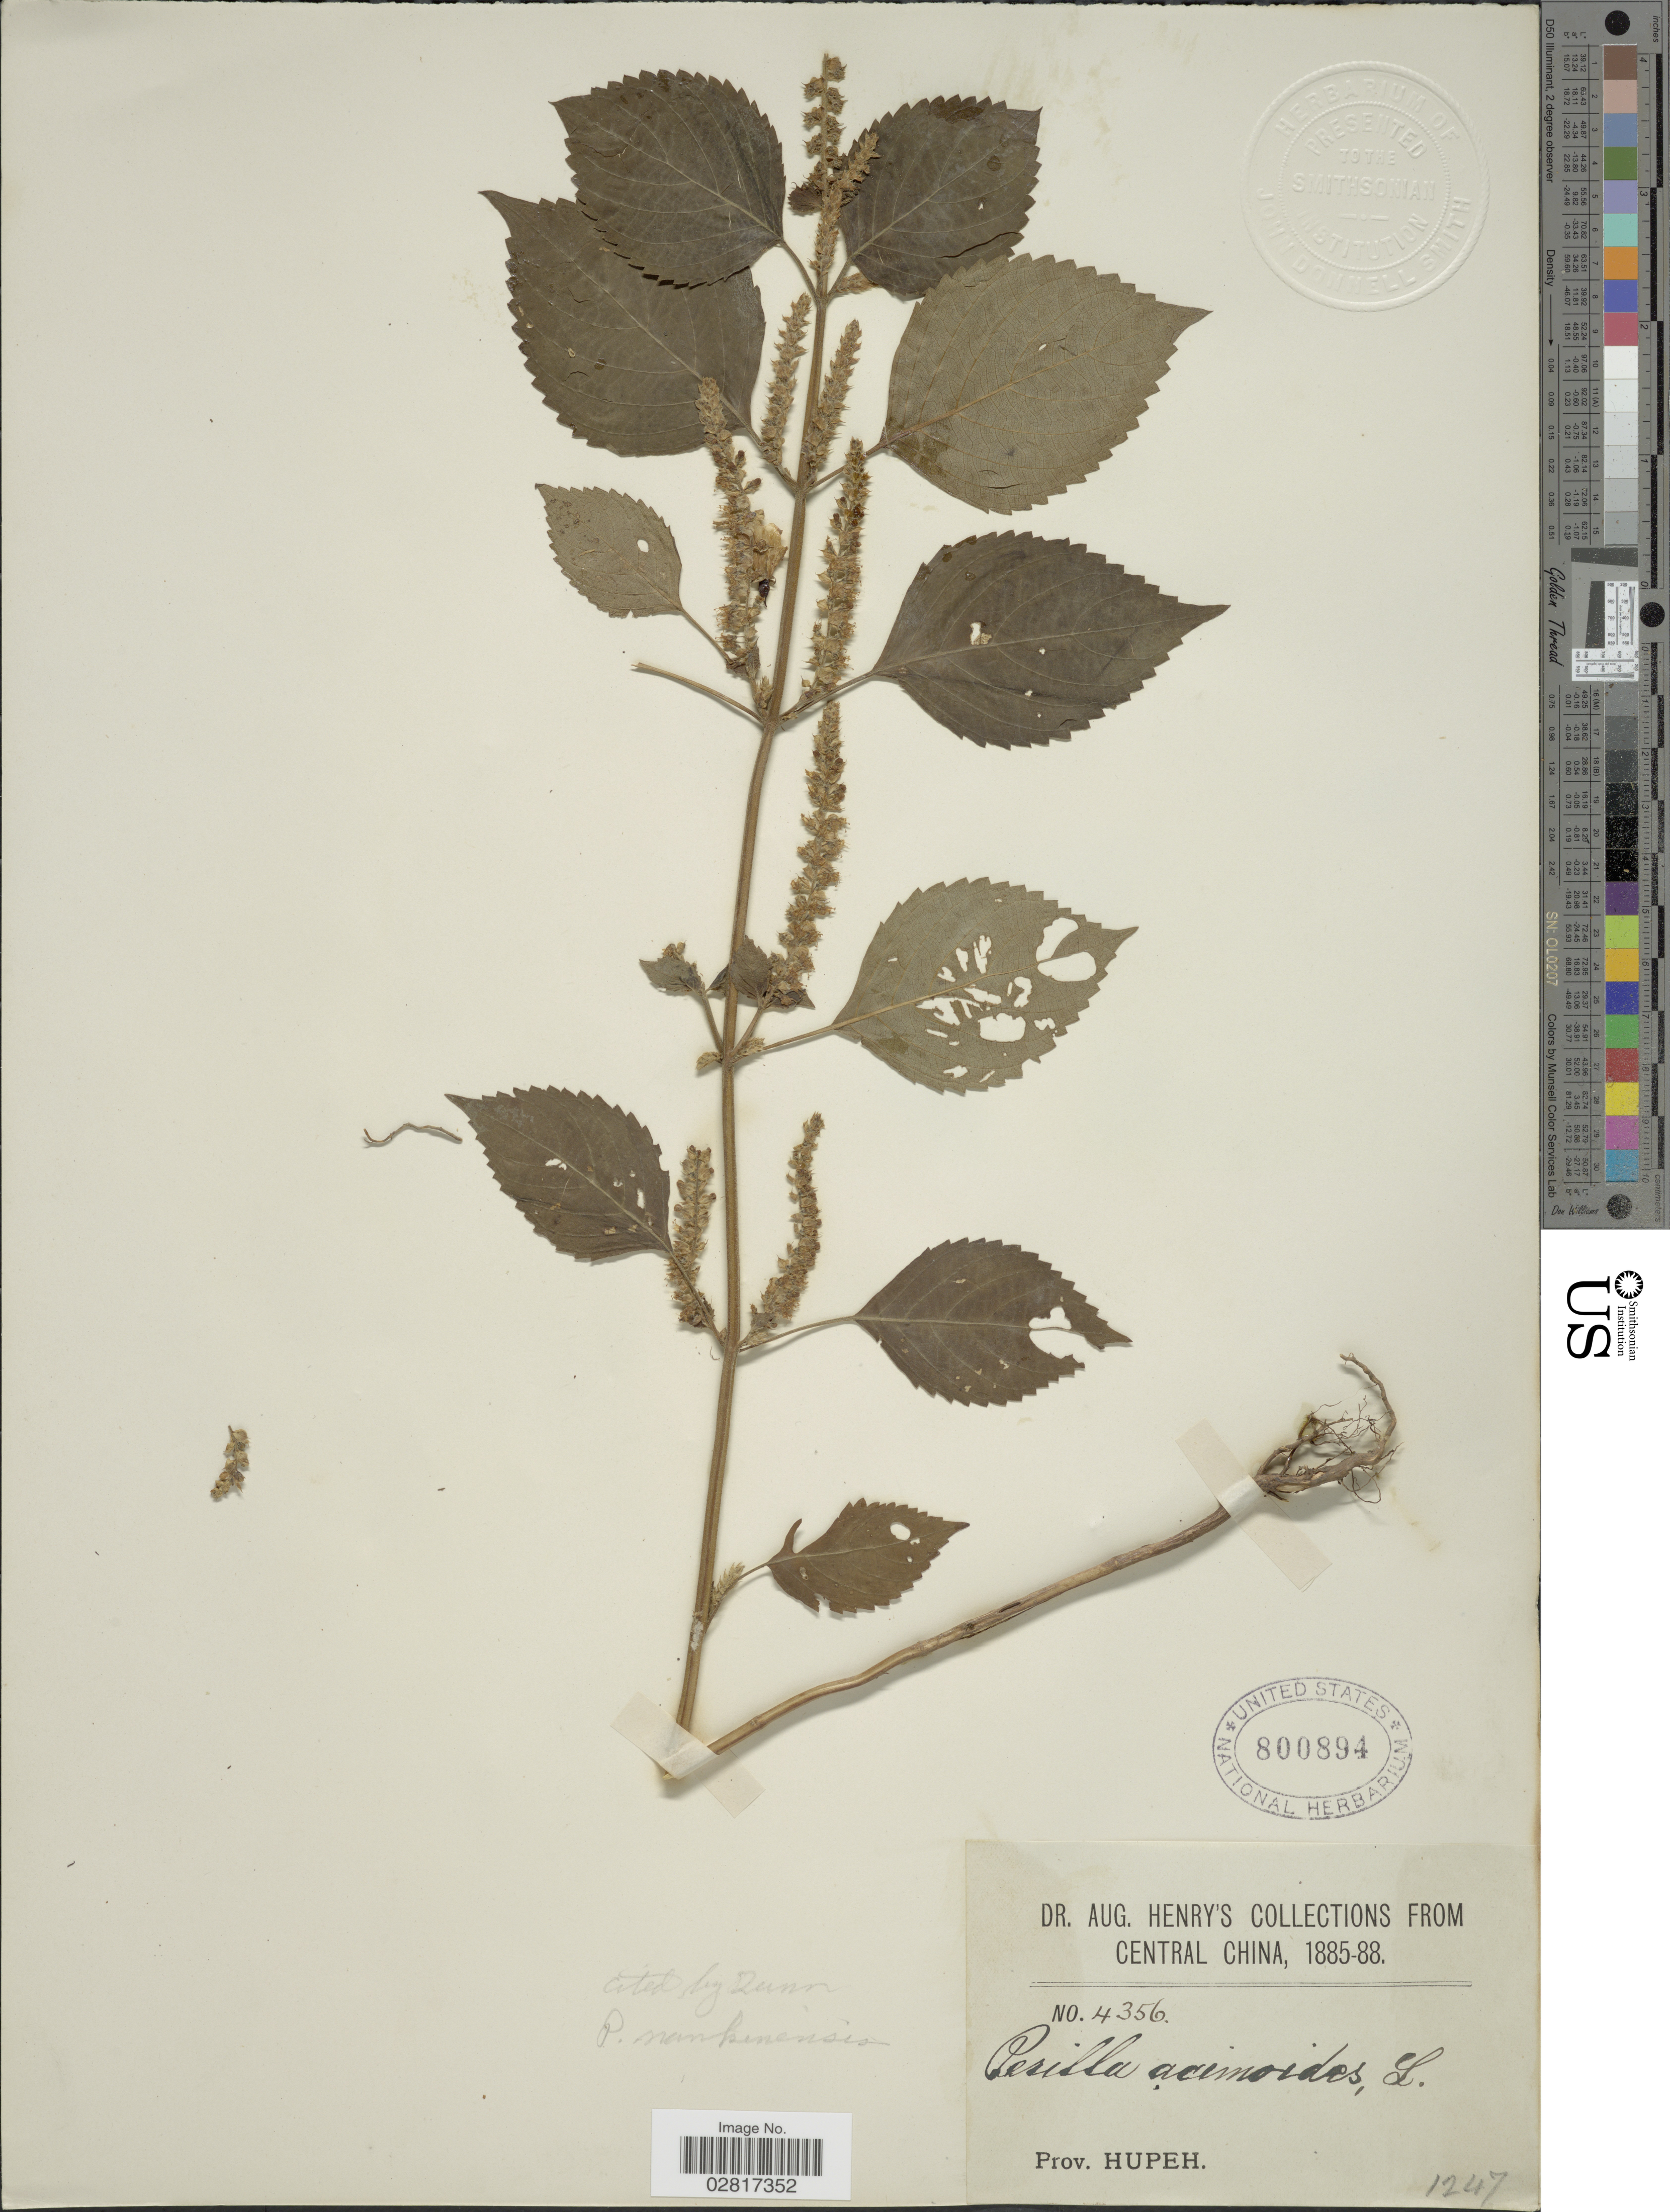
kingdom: Plantae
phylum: Tracheophyta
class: Magnoliopsida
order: Lamiales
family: Lamiaceae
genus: Perilla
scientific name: Perilla frutescens var. crispa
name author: (Thunb.) H. Deane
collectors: A. Henry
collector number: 4356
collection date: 1885/1888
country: China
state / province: Hubei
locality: Central China. Prov. Hupeh.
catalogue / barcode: US 800984